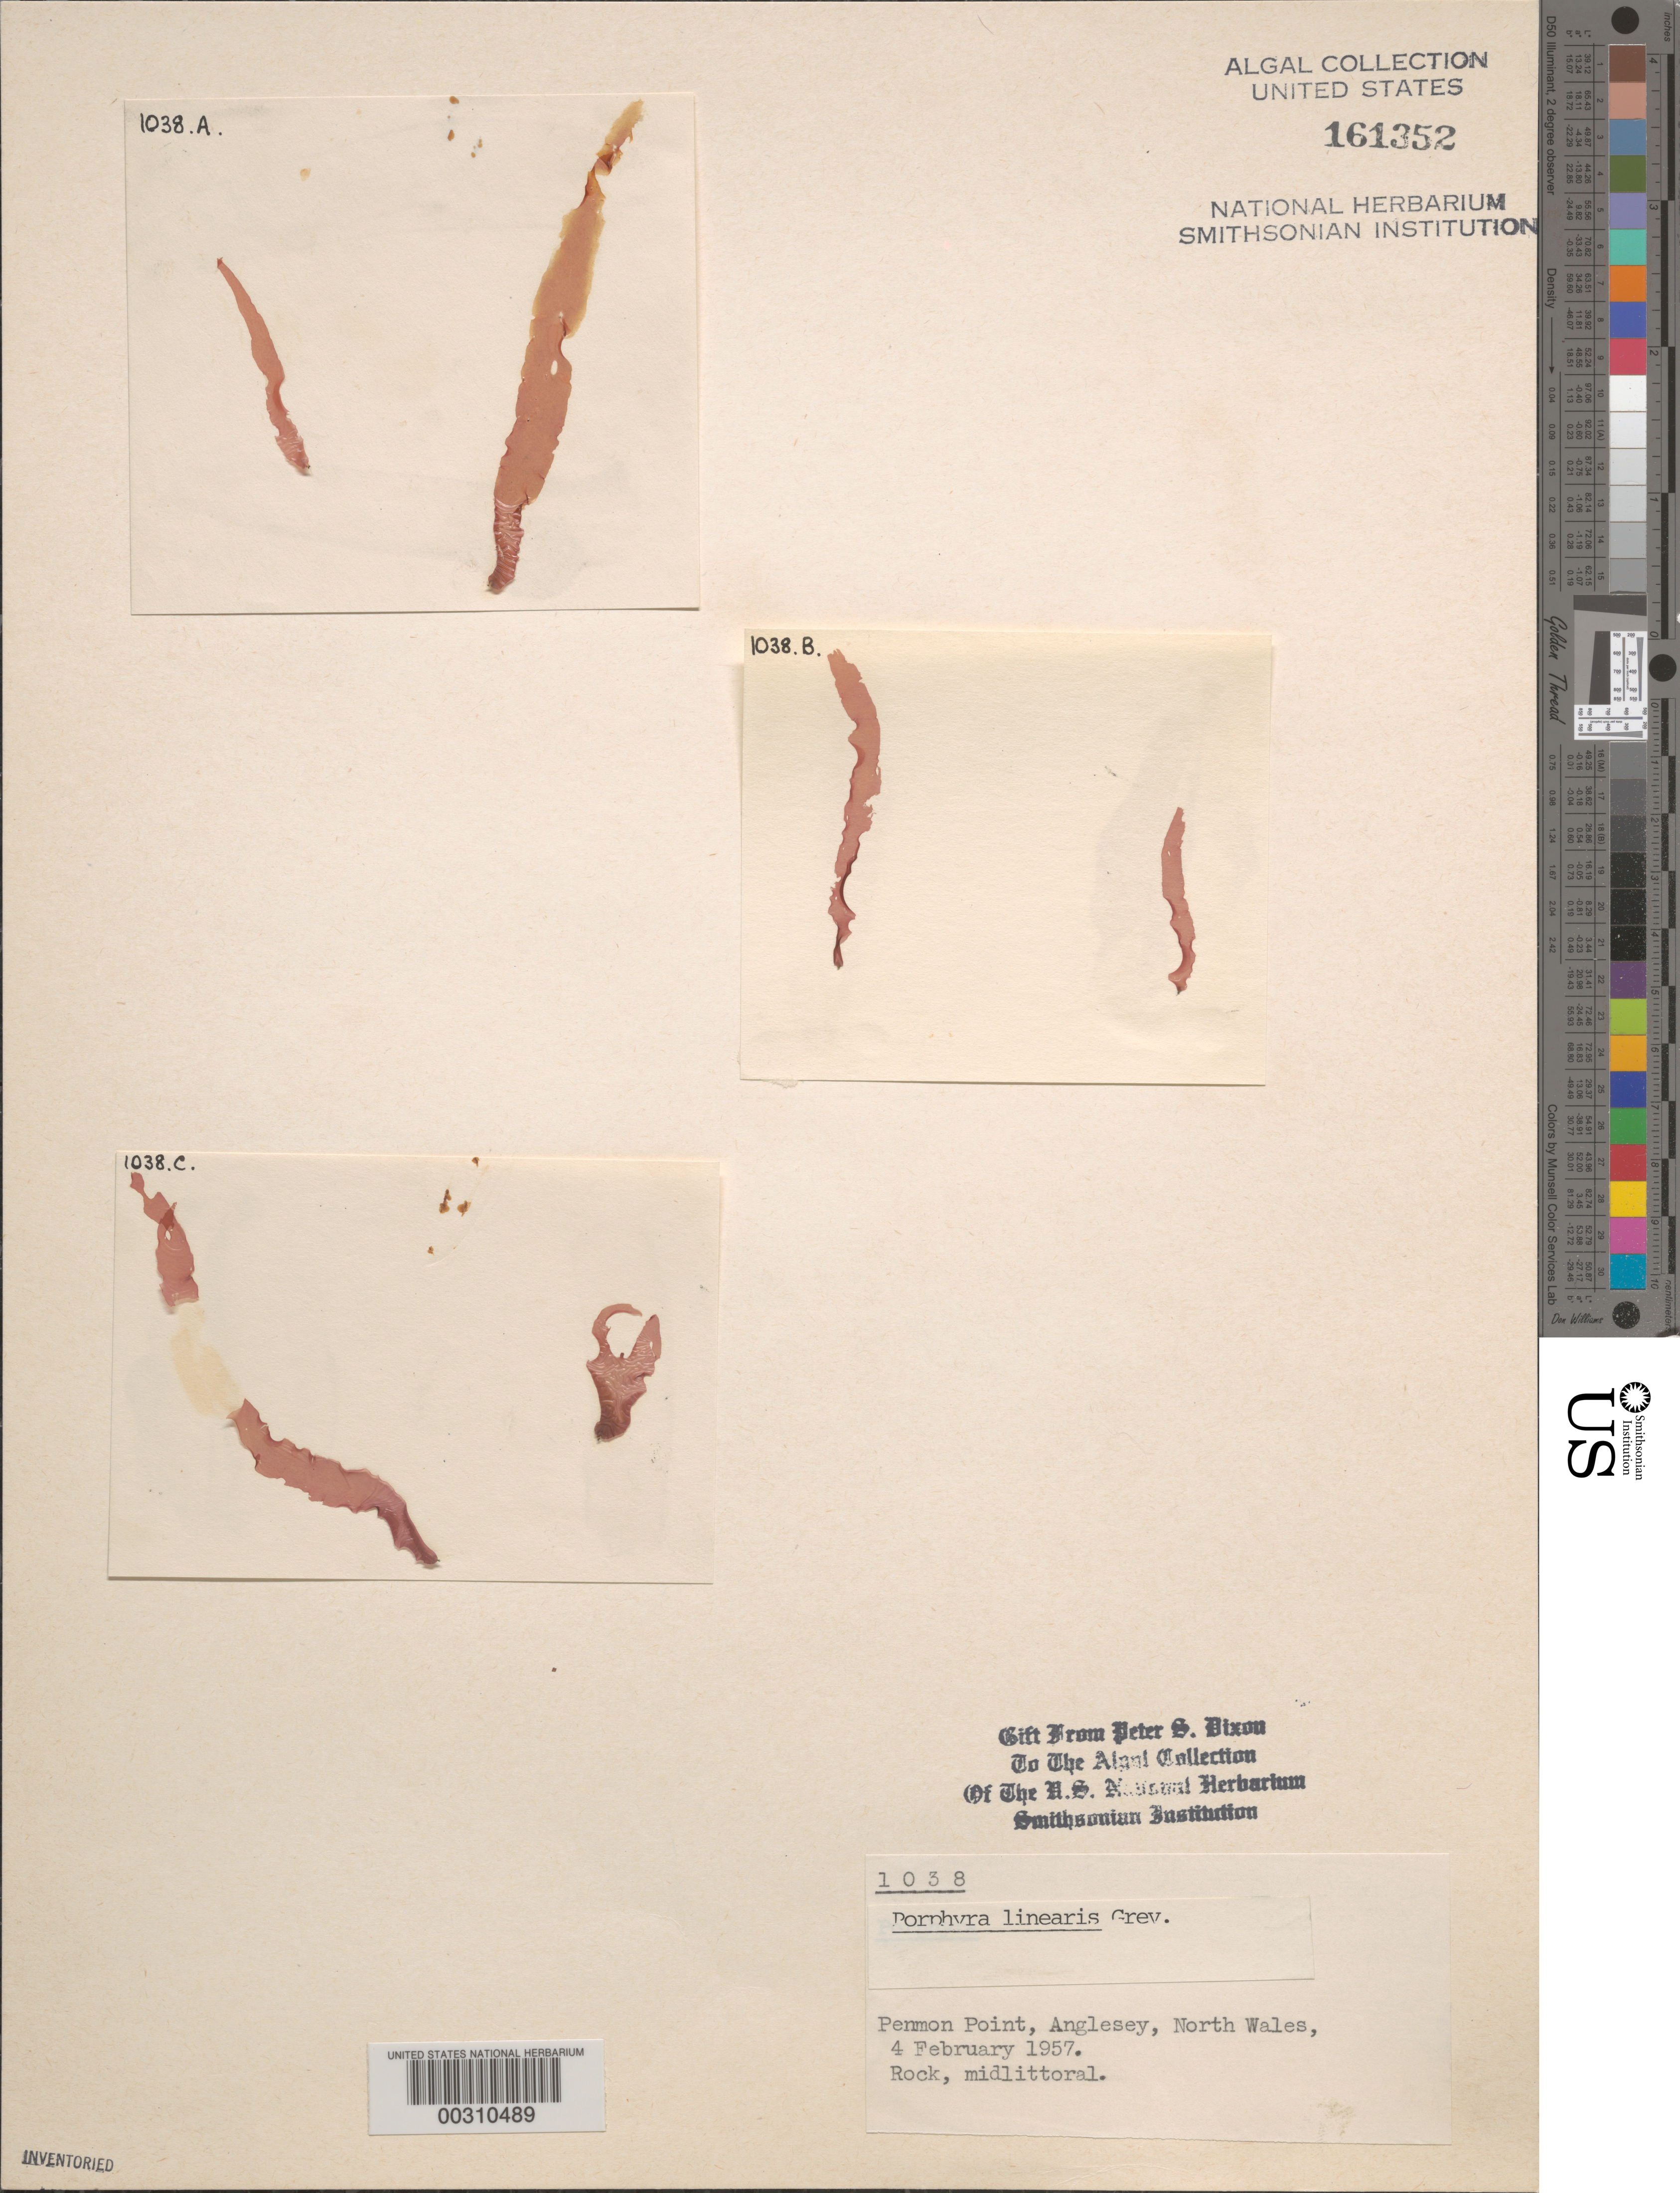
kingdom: Plantae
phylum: Rhodophyta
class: Bangiophyceae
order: Bangiales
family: Bangiaceae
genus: Porphyra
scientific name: Porphyra linearis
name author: Grev.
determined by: Dixon, P. S.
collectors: P. S. Dixon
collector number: PSD 1038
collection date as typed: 04 Feb 1957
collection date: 1957-02-04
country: United Kingdom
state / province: Wales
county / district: Gwynedd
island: Anglesey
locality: Penmon Point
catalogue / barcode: US 161352